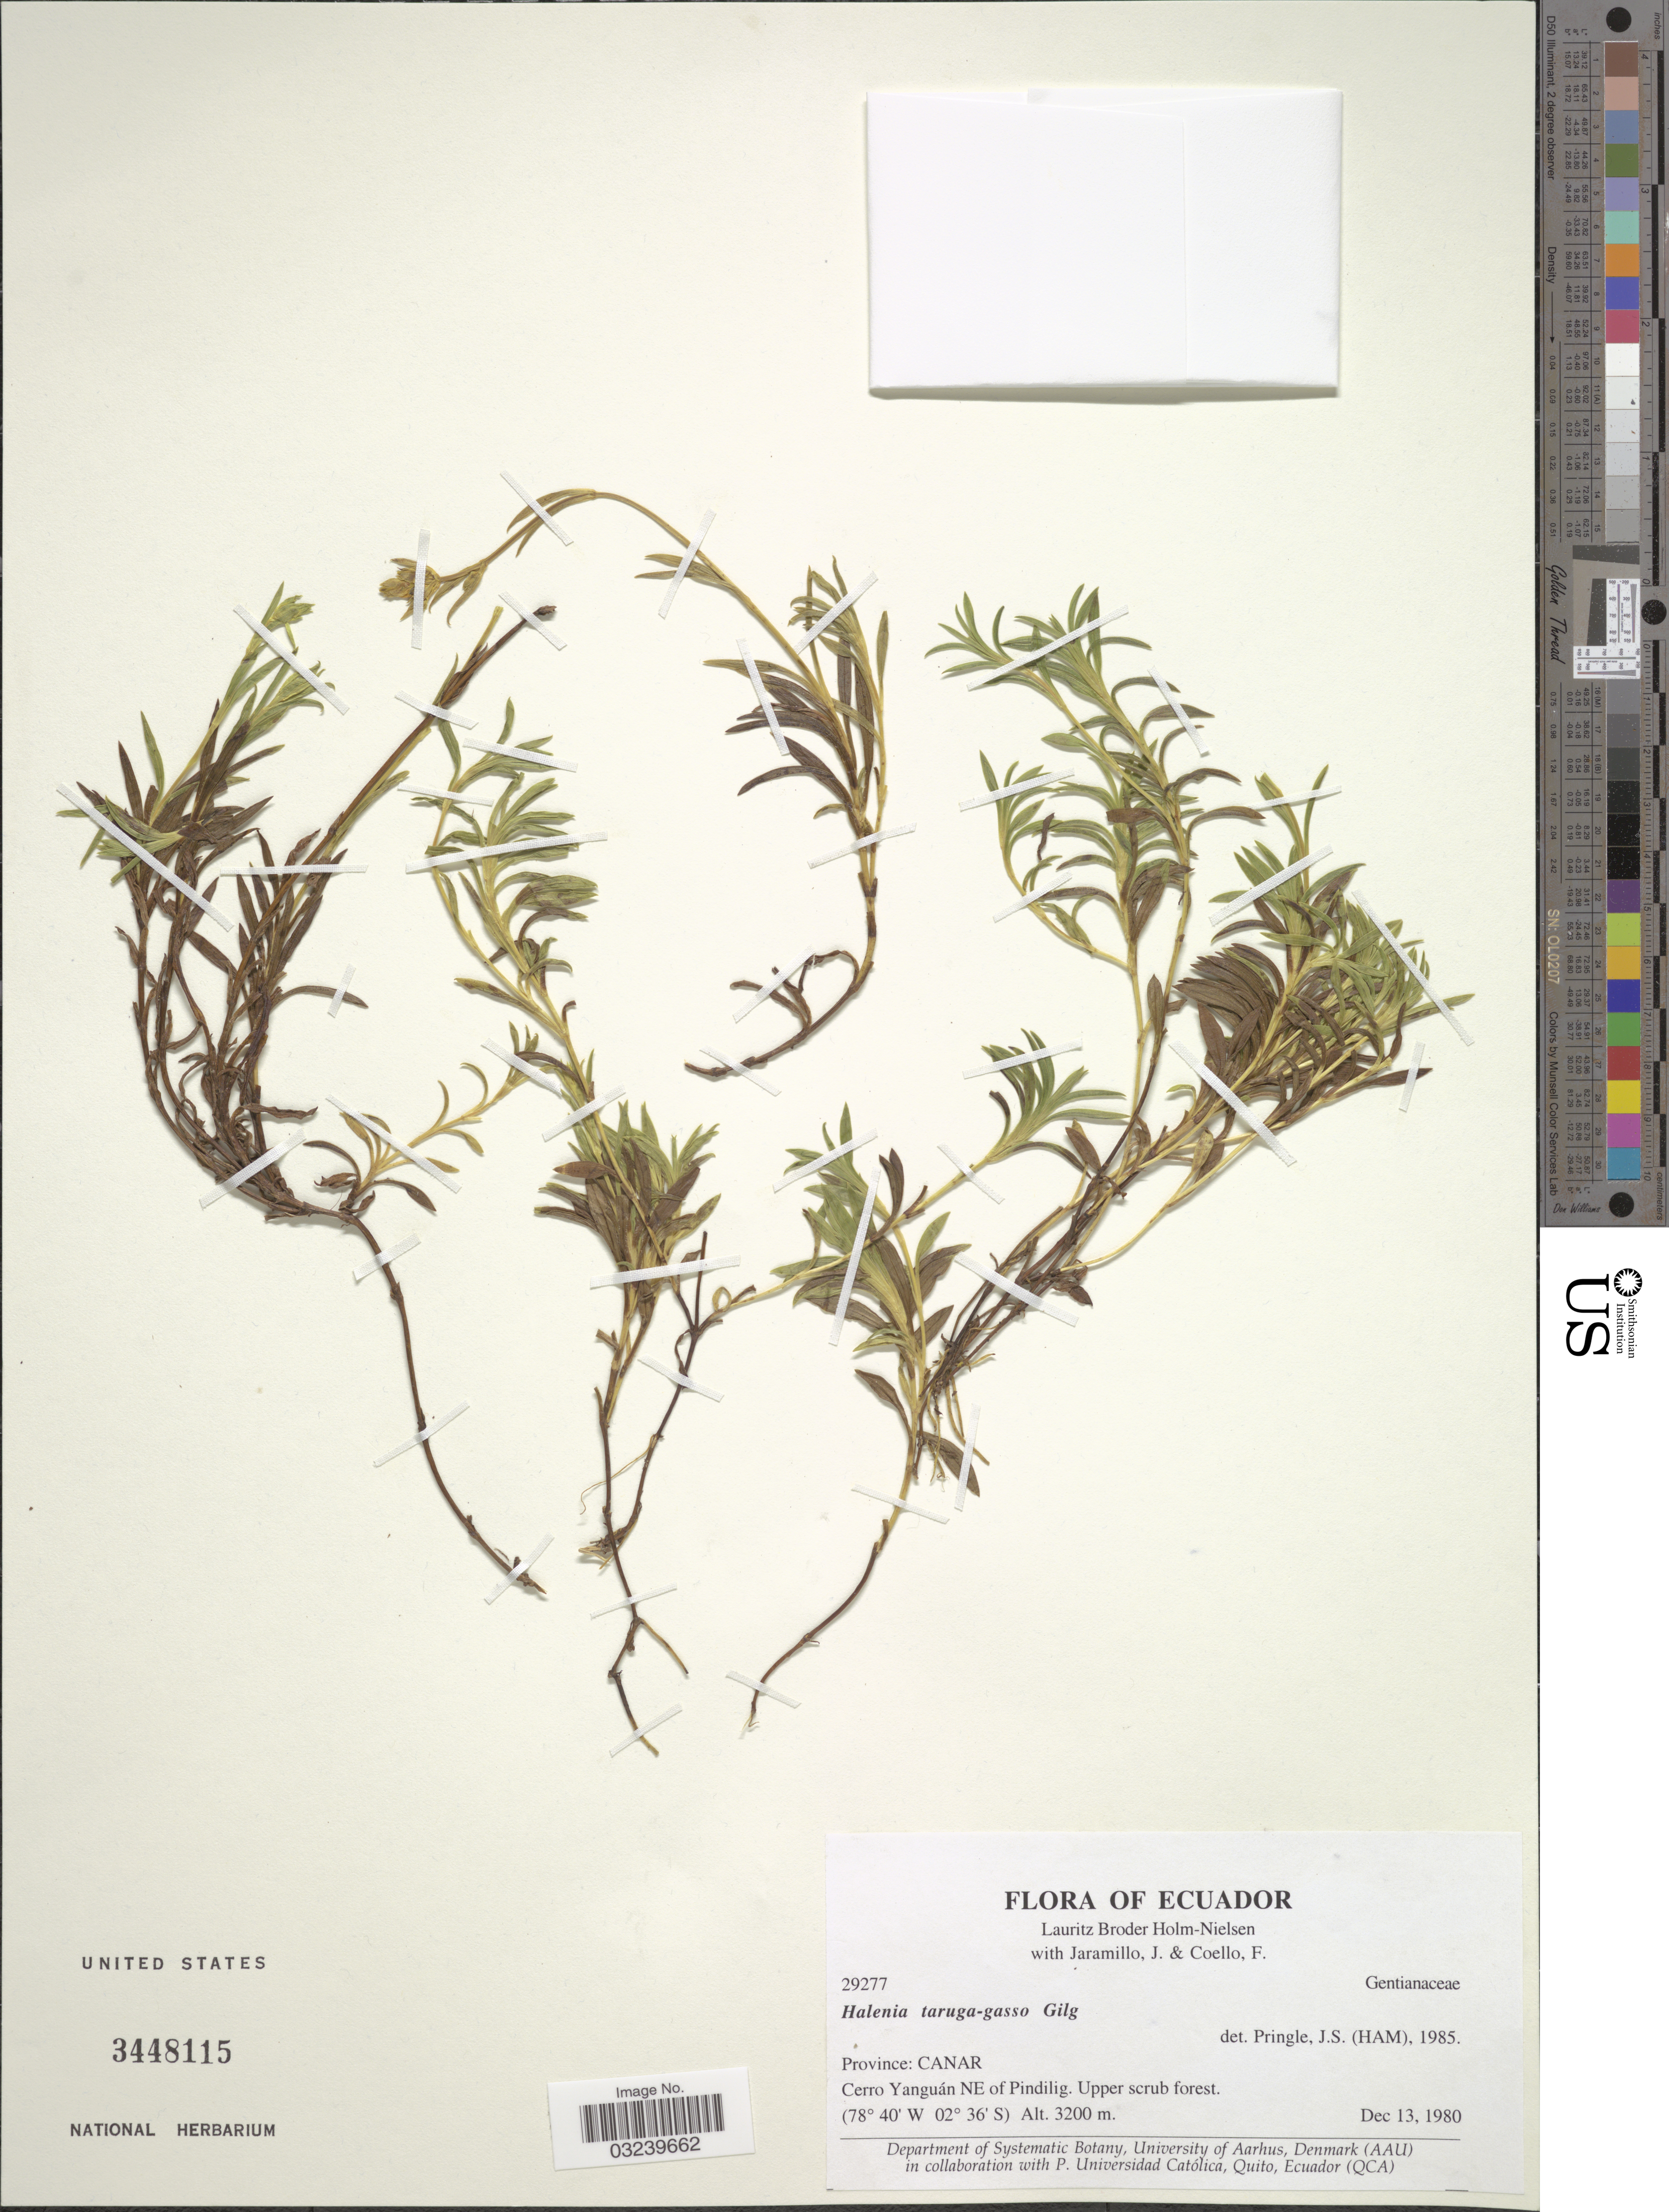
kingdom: Plantae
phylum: Tracheophyta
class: Magnoliopsida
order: Gentianales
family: Gentianaceae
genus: Halenia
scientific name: Halenia taruga-gasso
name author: Gilg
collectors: L. B. Holm-Nielsen, J. Jaramillo & F. Coello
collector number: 29277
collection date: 1980-12-13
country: Ecuador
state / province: Cañar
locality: Cerro Yanguán NE of Pindilig, Upper scrub forest.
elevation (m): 3200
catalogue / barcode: US 3448115